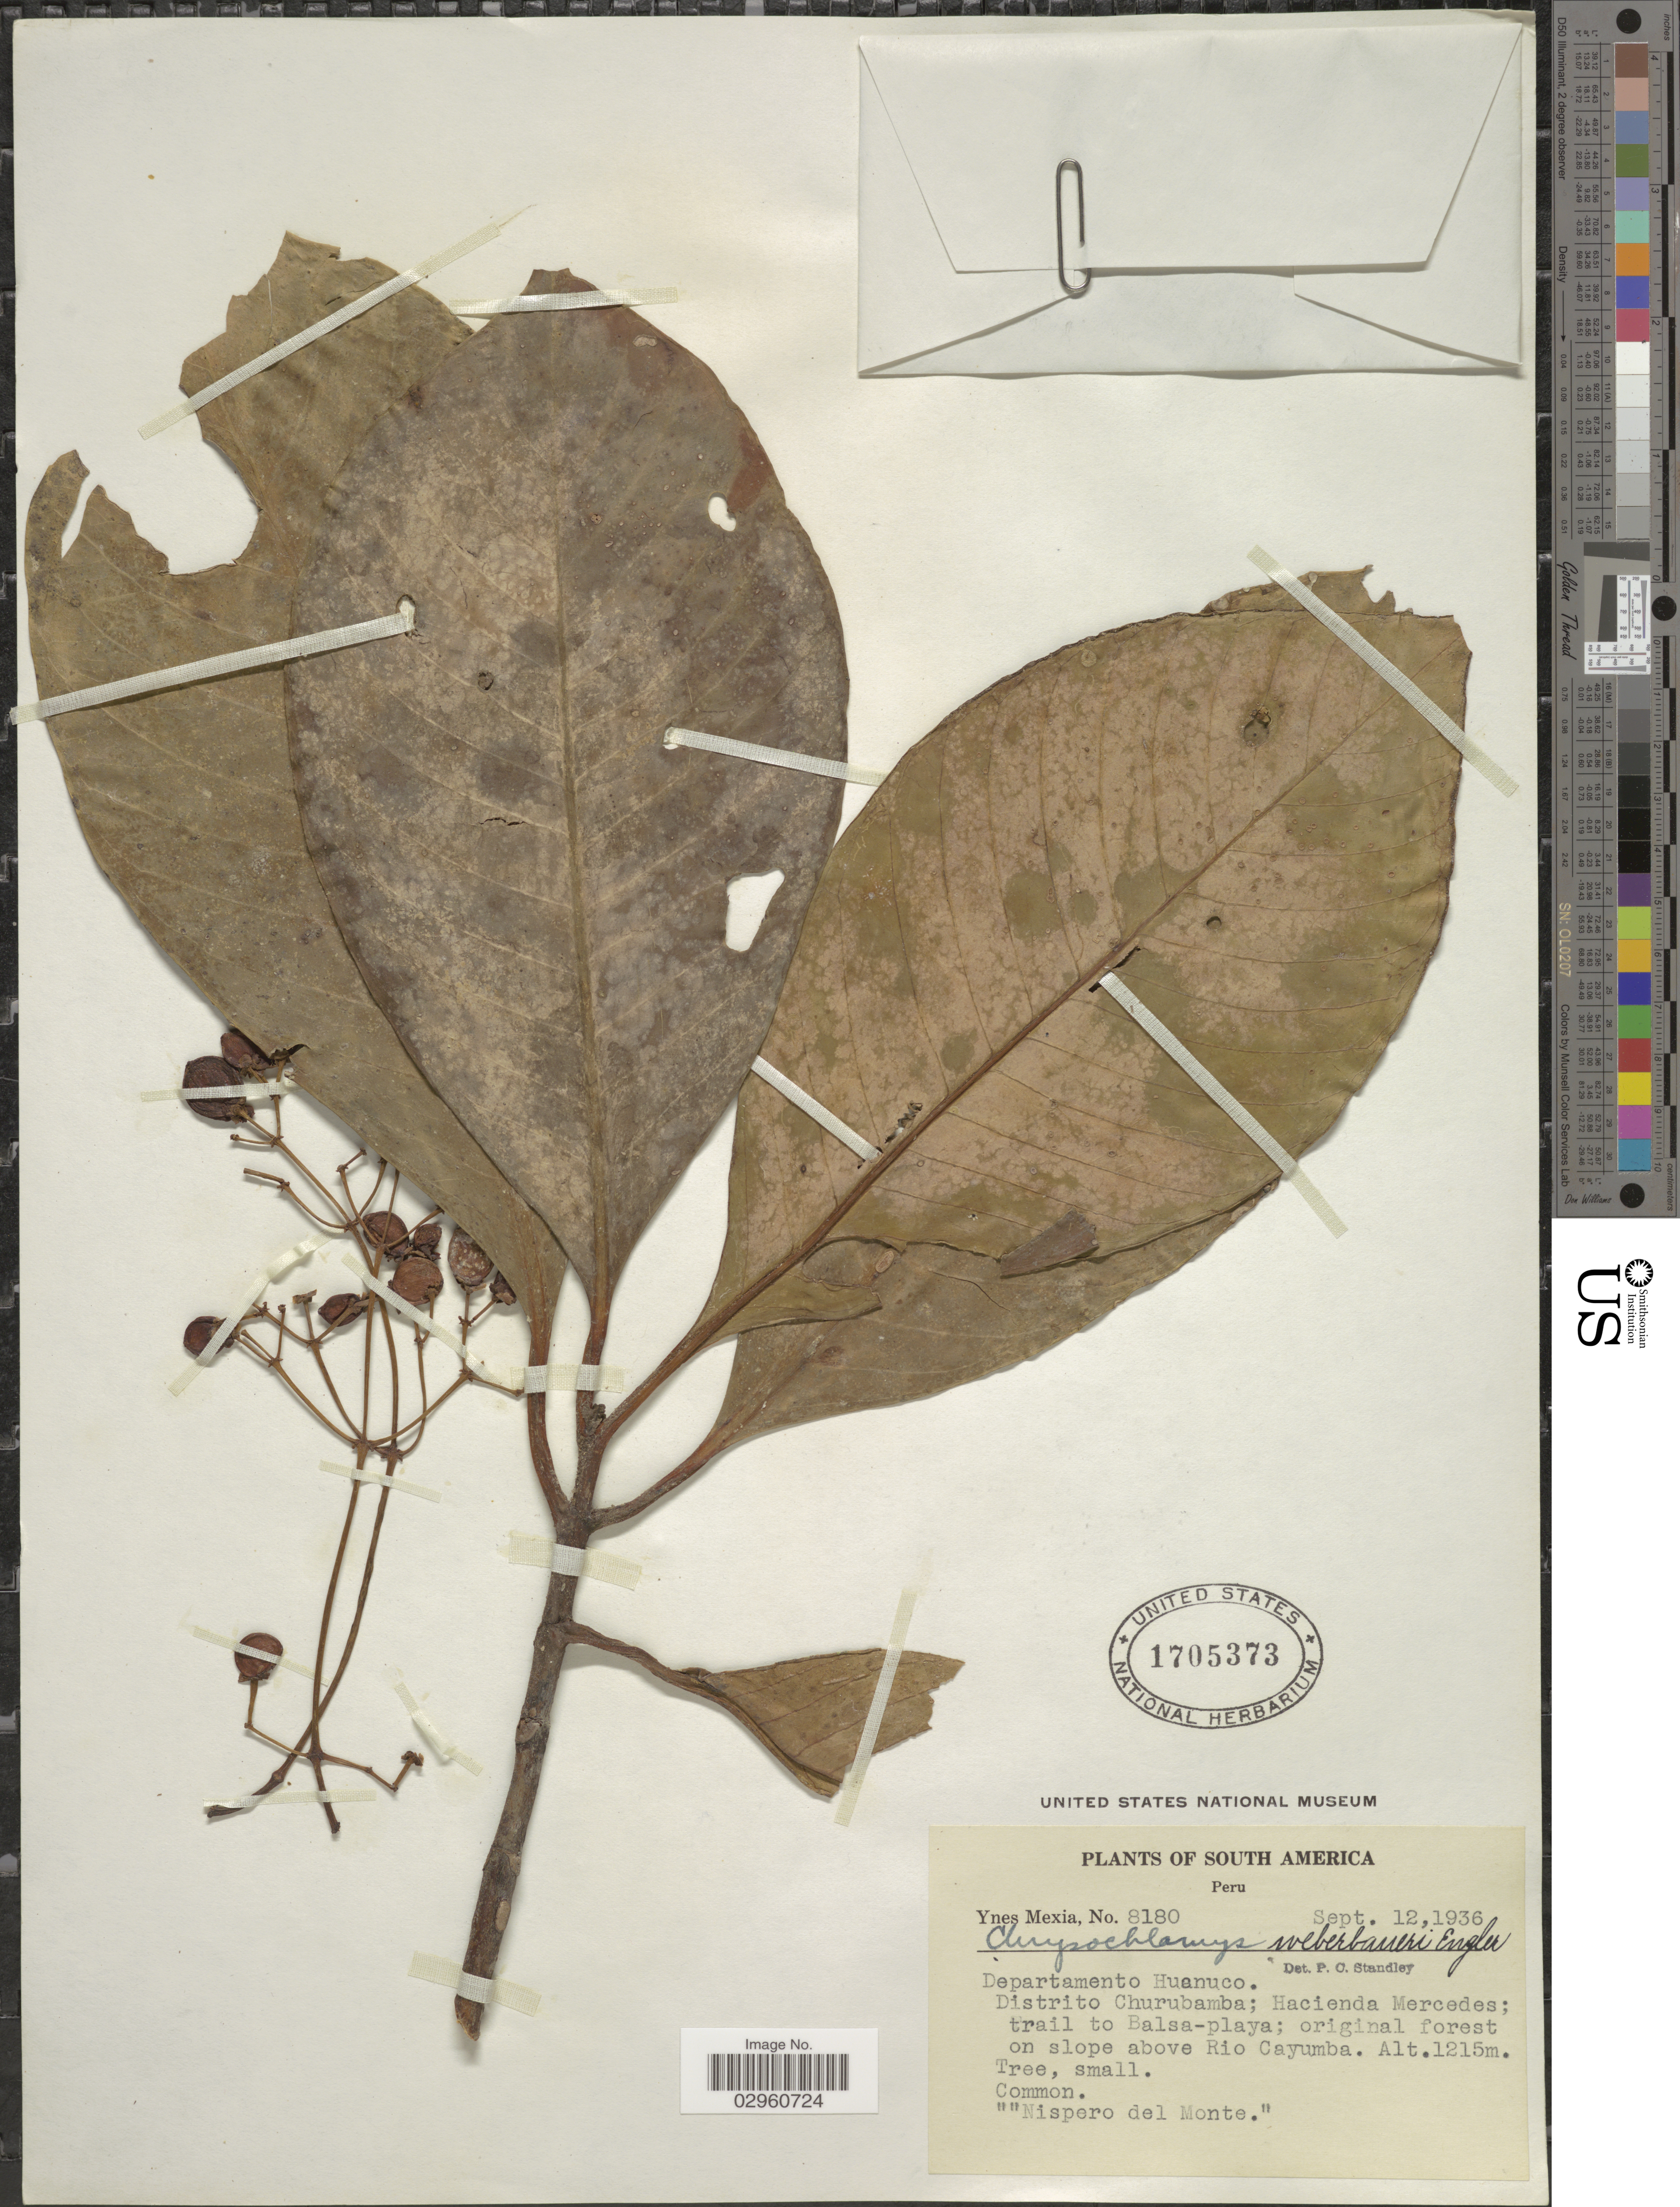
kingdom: Plantae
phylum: Tracheophyta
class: Magnoliopsida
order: Malpighiales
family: Clusiaceae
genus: Chrysochlamys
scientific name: Chrysochlamys weberbaueri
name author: Engl.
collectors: Y. Mexia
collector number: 8180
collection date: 1936-09-12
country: Peru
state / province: Huánuco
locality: Departamento Huanuco. Distrito Churubamba; Hacienda Mercedes; trail to Balsa-playa; original forest on slope above Rio Cayumba.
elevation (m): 1215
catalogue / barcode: US 1705373